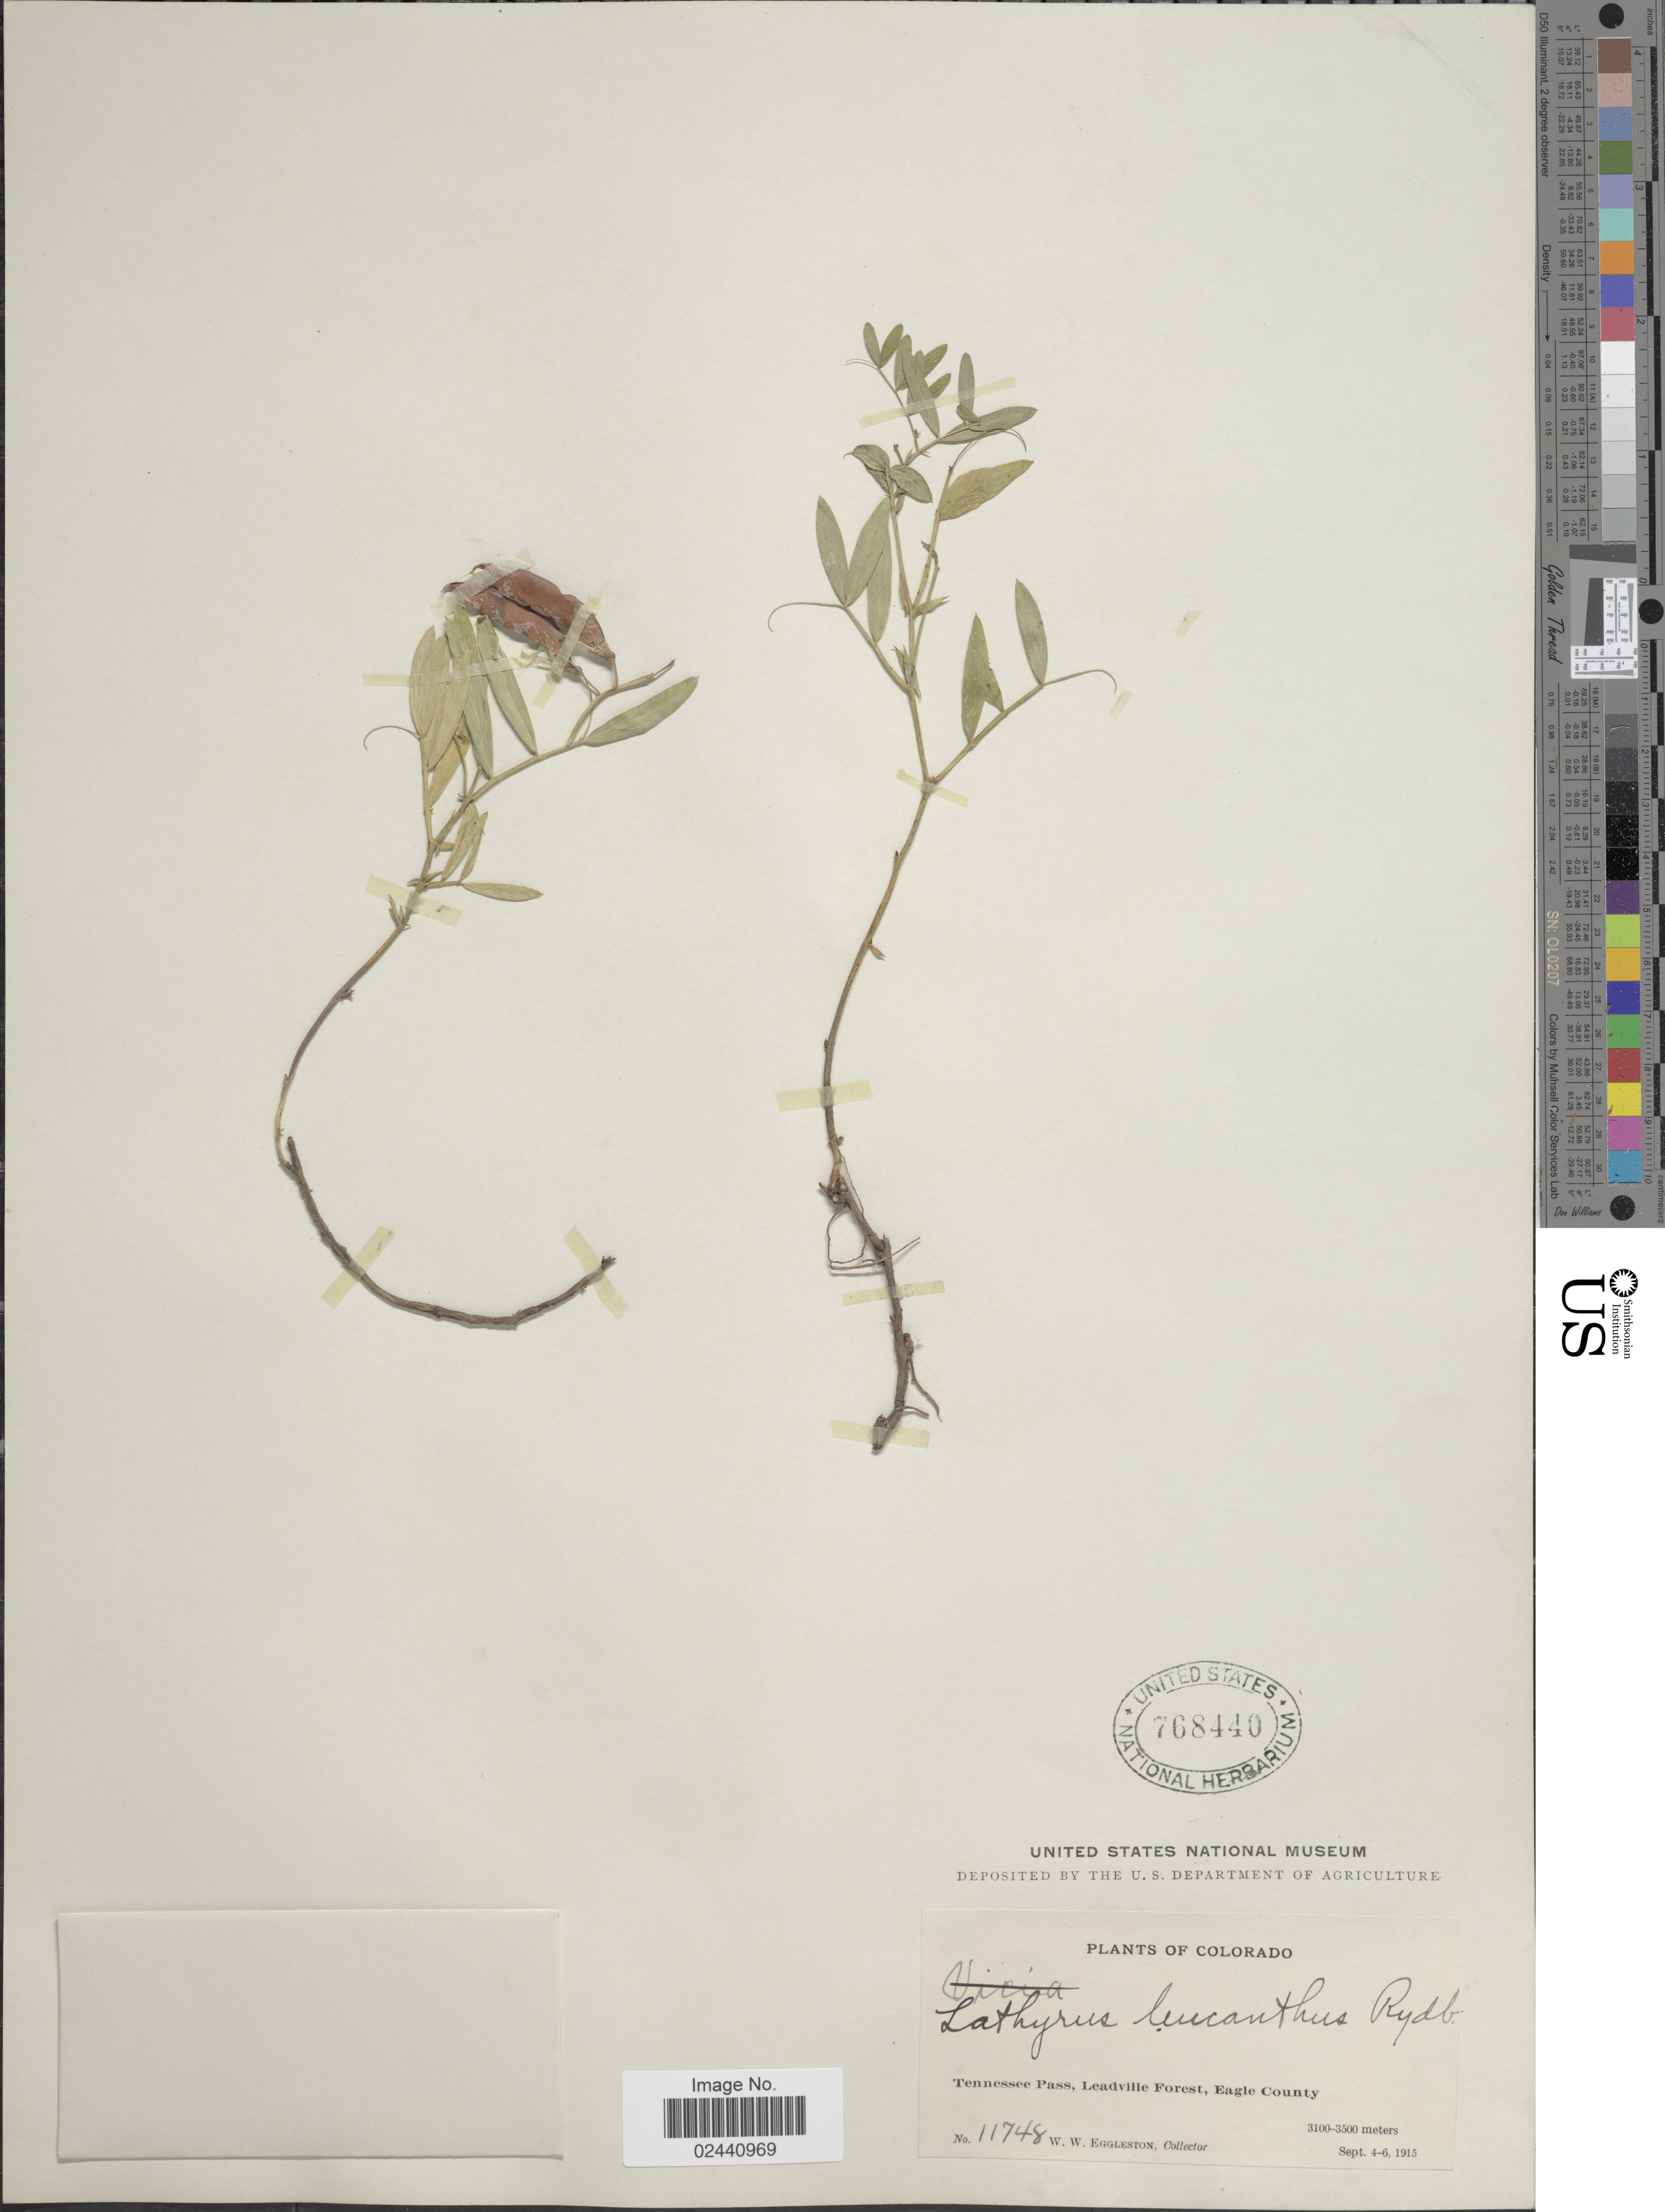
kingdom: Plantae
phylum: Tracheophyta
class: Magnoliopsida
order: Fabales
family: Fabaceae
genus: Lathyrus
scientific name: Lathyrus leucanthus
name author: Rydb.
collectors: W. W. Eggleston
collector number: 11748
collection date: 1915-09-04/1915-09-06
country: United States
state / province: Colorado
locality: Tennessee Pass, Leadville Forest, Eagle County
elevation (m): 3100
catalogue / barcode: US 768440